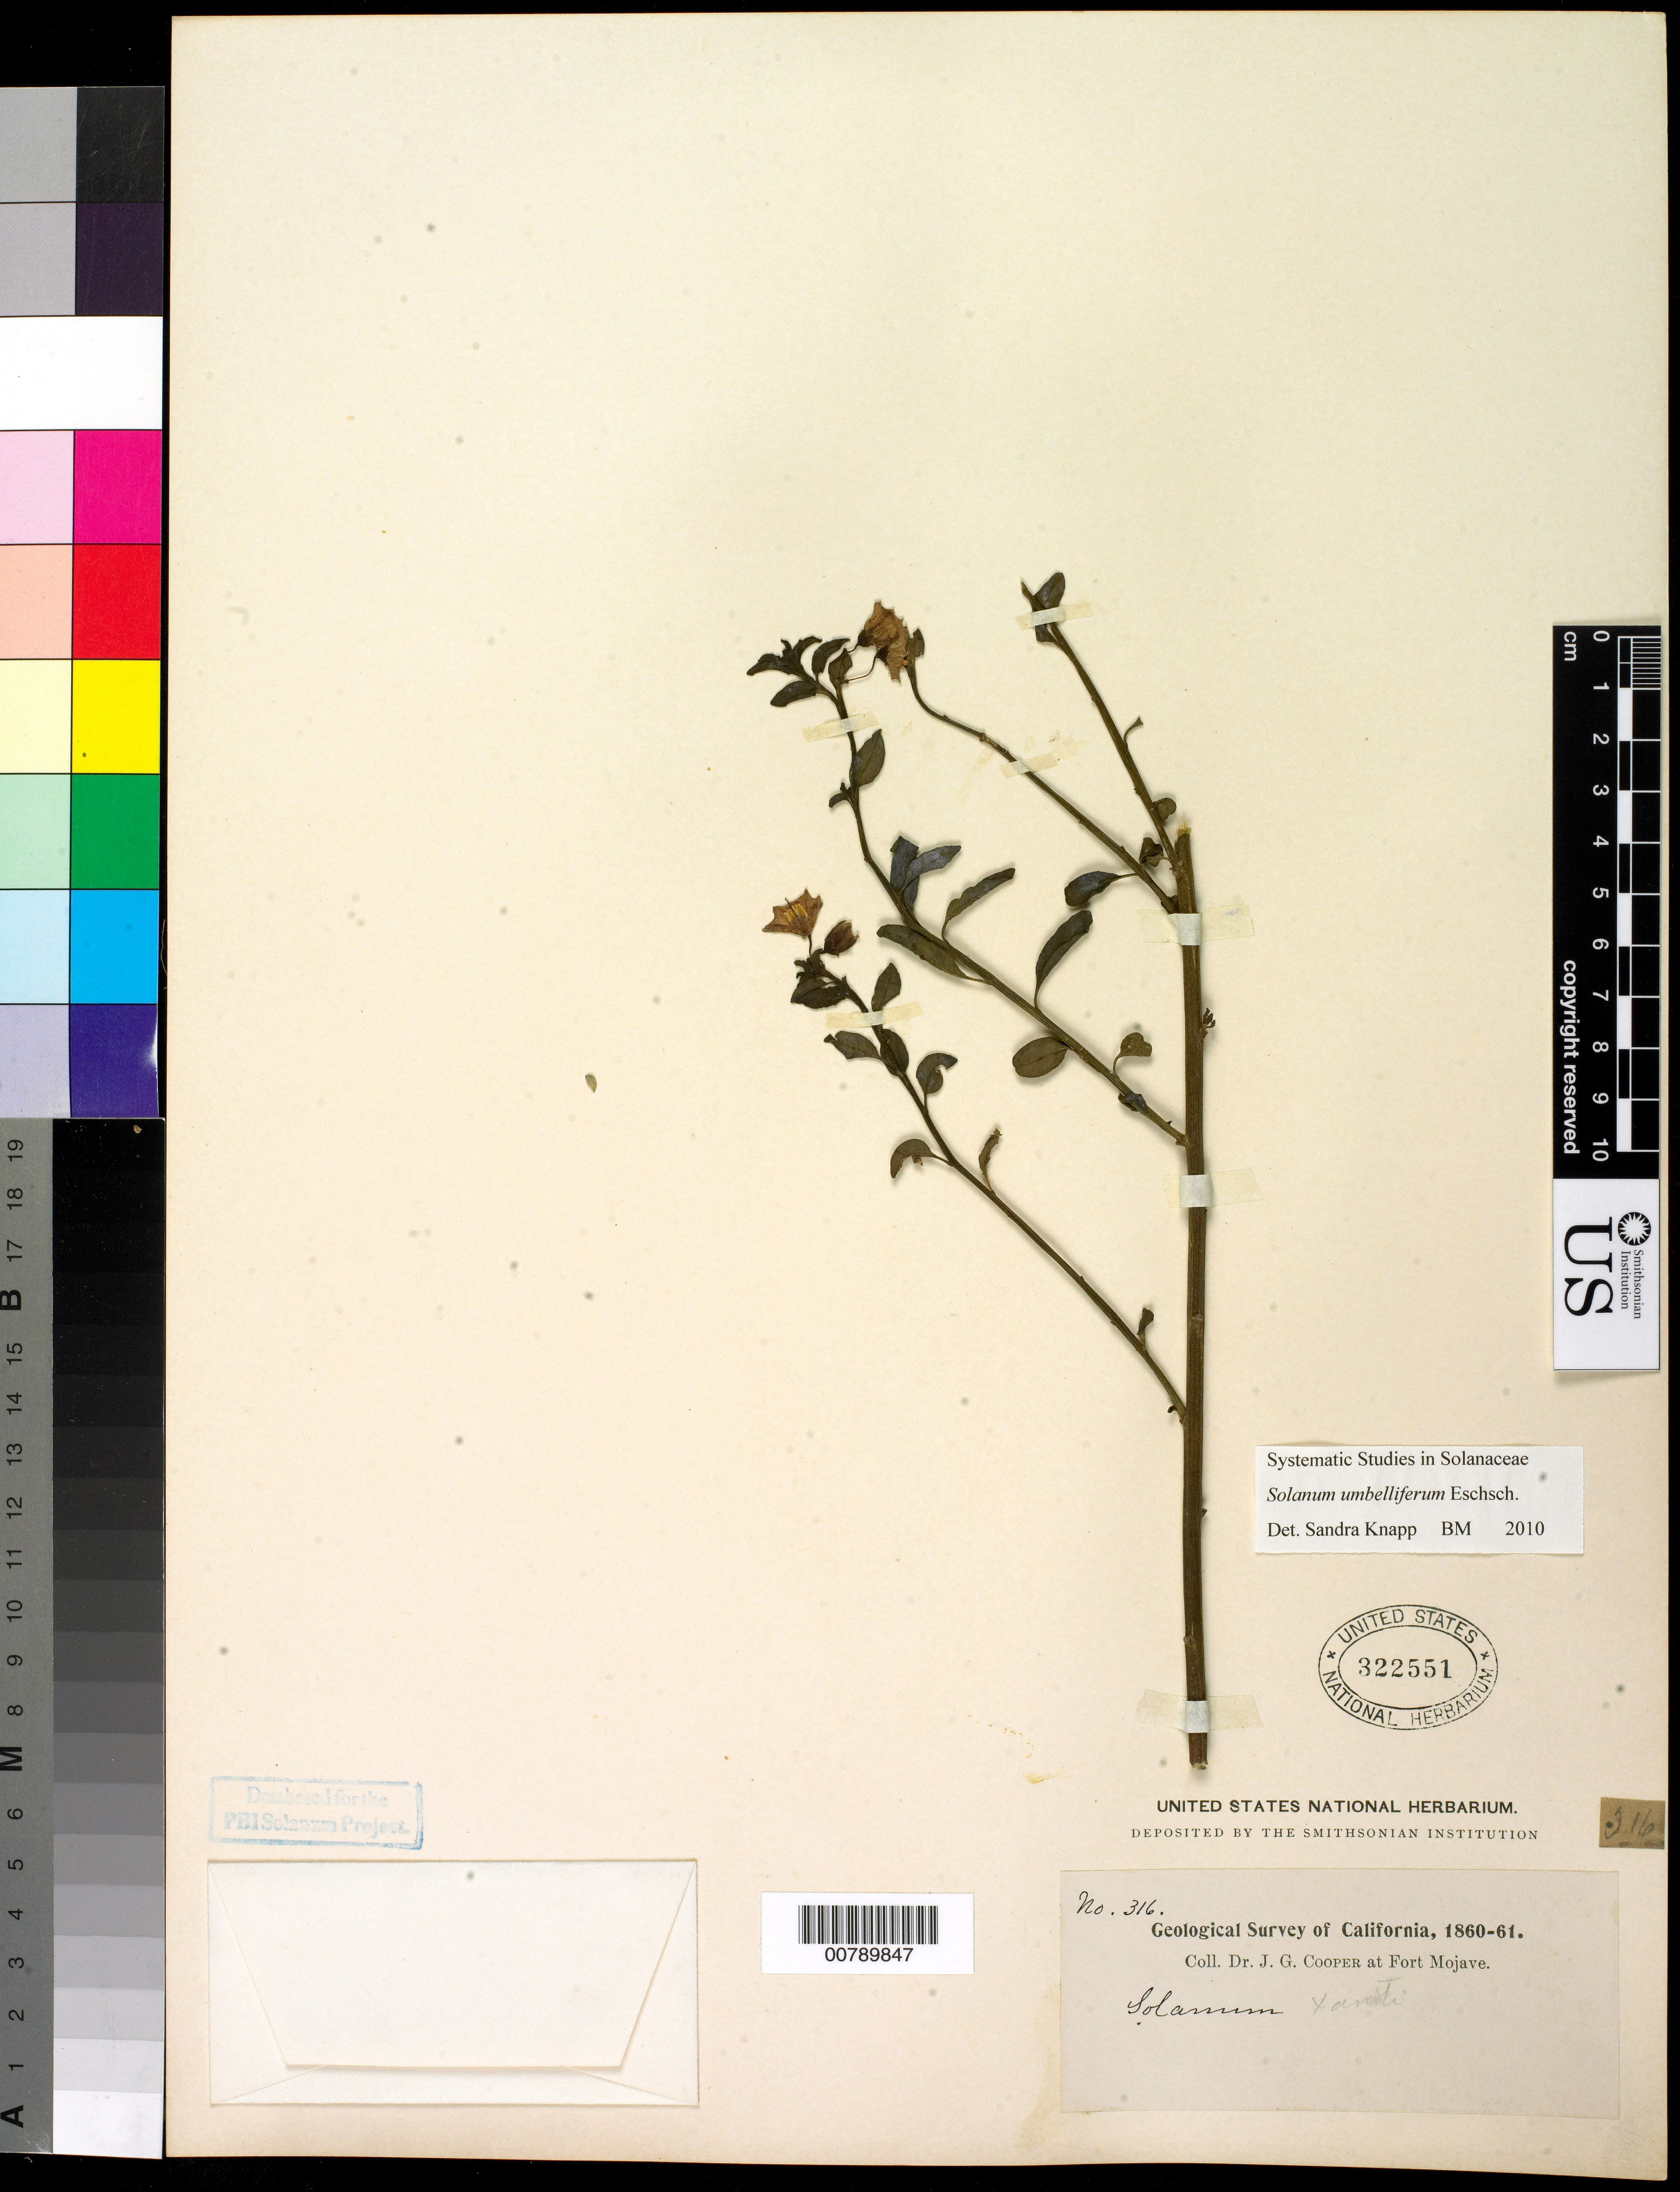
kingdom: Plantae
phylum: Tracheophyta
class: Magnoliopsida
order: Solanales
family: Solanaceae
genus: Solanum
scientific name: Solanum umbelliferum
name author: Eschsch.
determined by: Knapp, S. D.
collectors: J. G. Cooper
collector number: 316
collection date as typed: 1860 to 1861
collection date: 1860/1861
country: United States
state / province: California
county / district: San Bernardino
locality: Fort Mojave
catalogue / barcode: US 322551